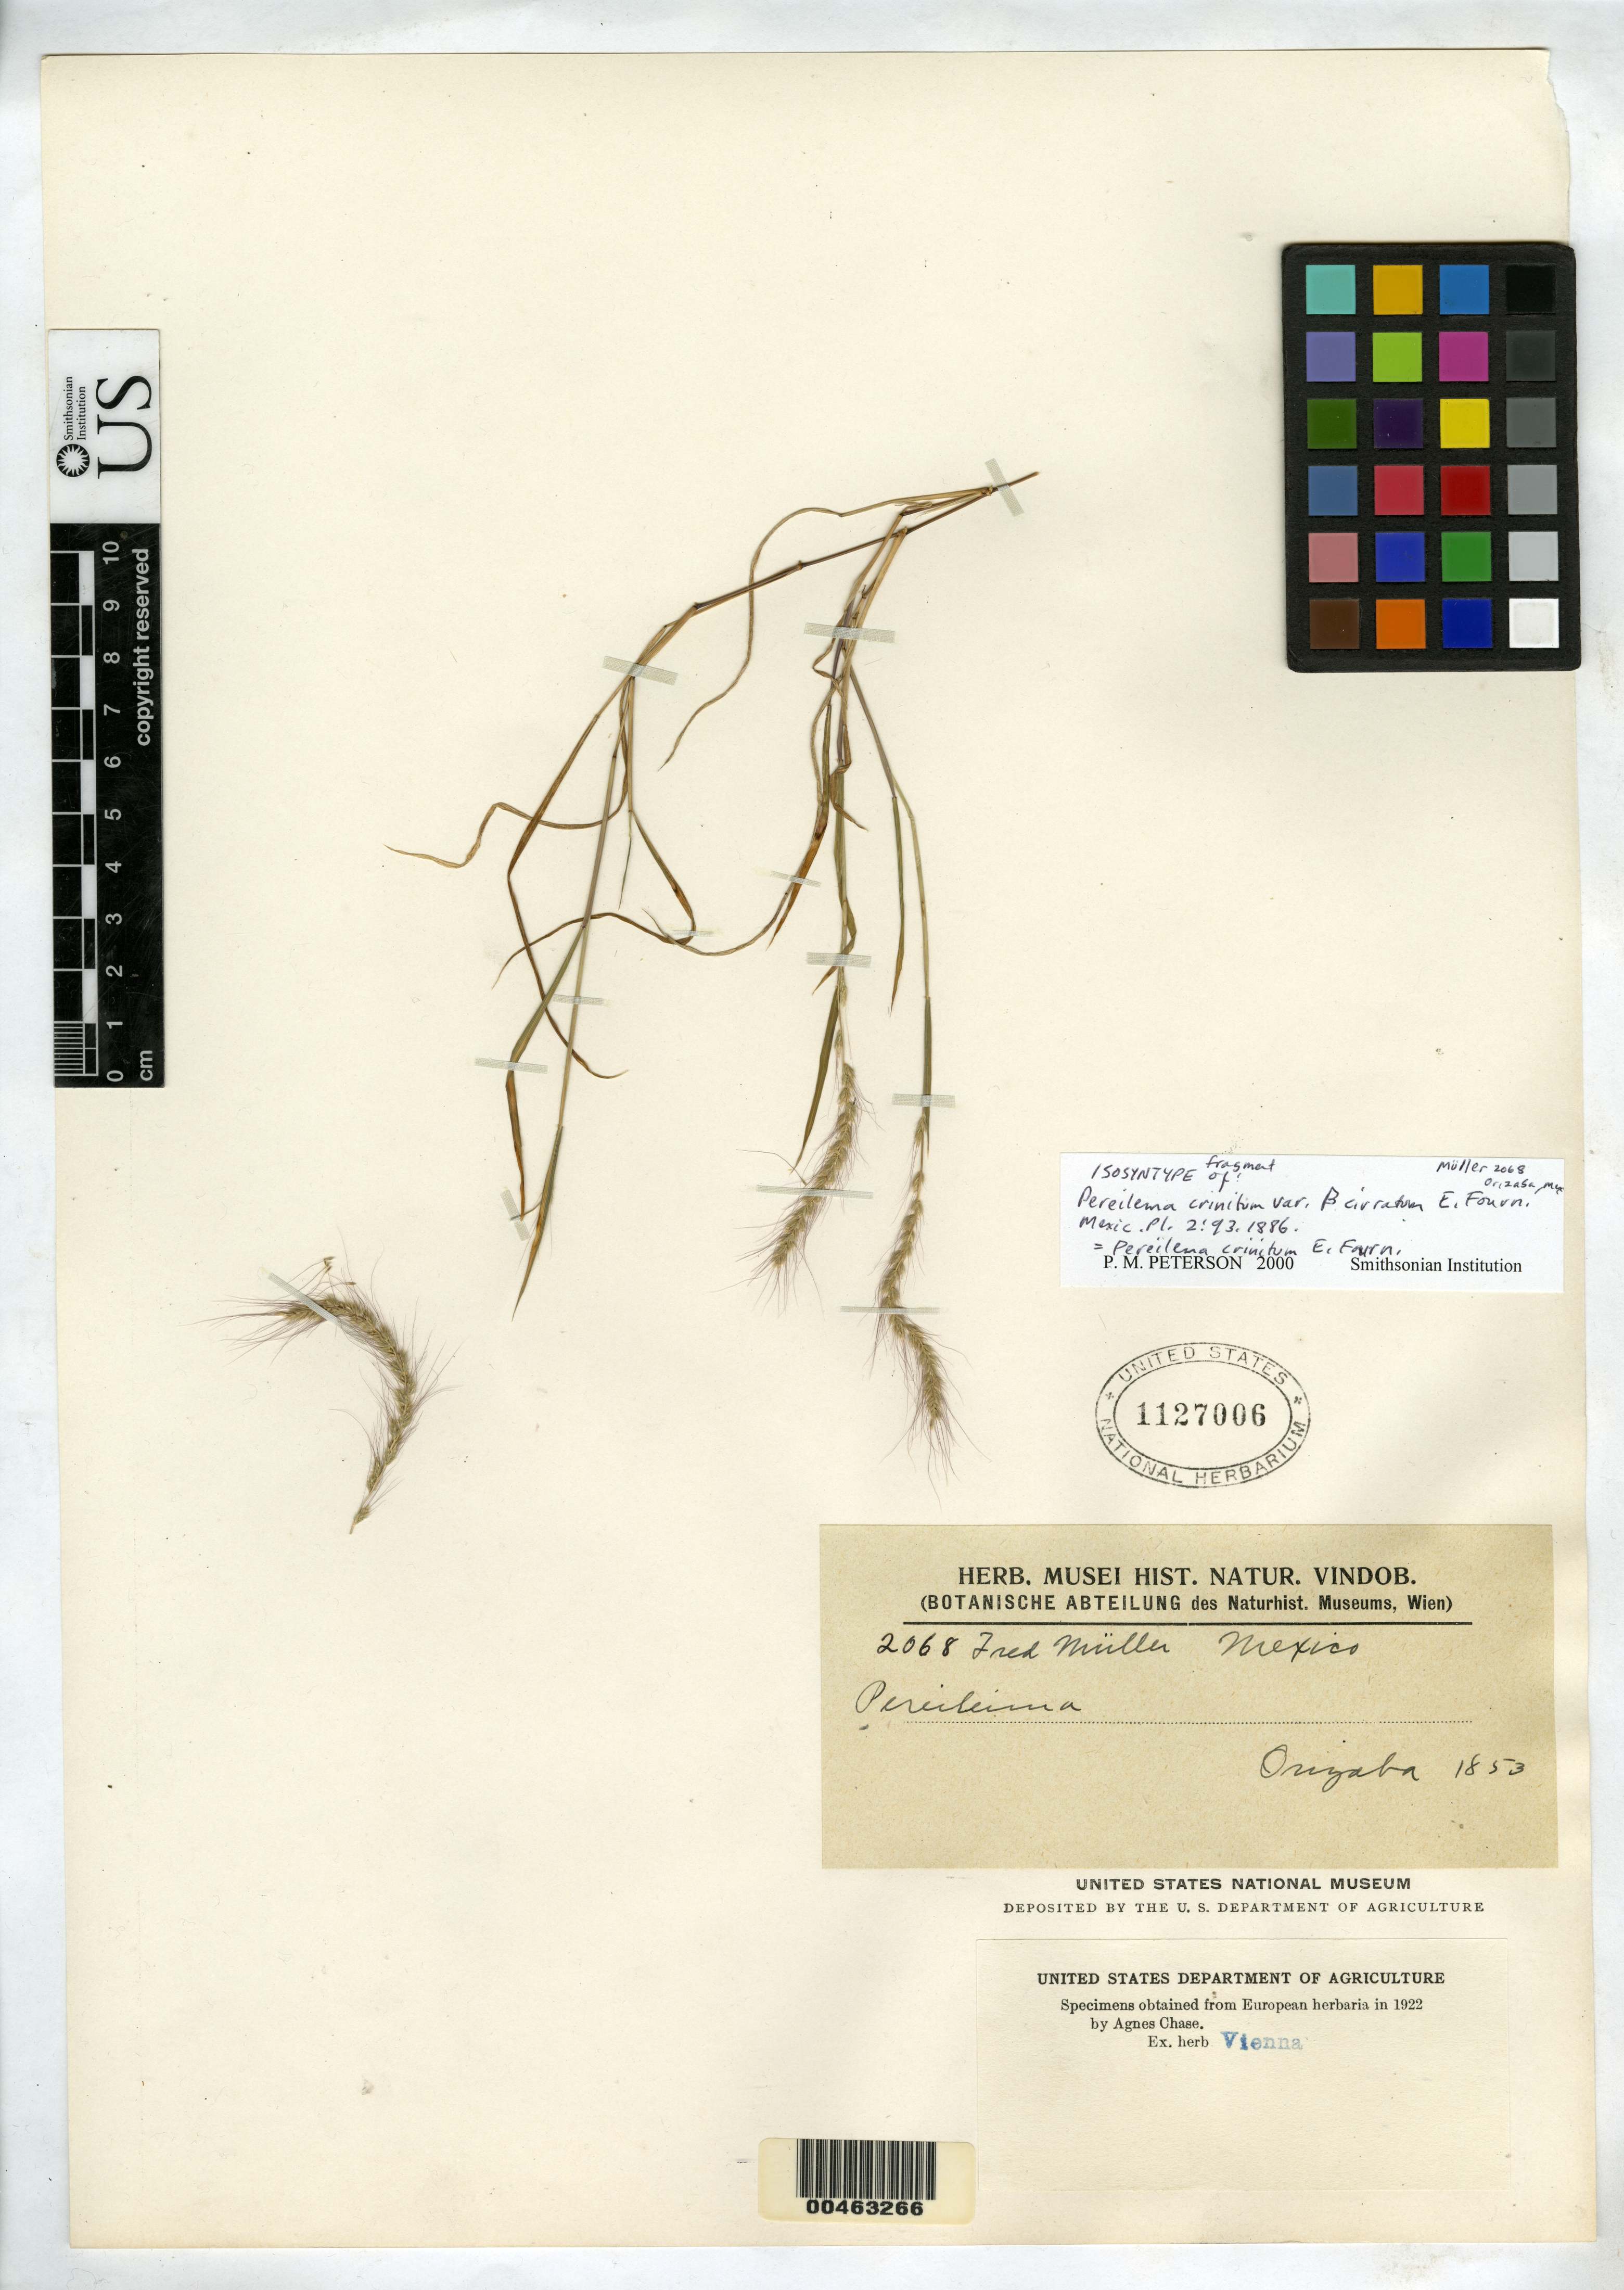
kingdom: Plantae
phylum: Tracheophyta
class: Liliopsida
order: Poales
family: Poaceae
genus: Pereilema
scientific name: Pereilema crinitum var. cirratum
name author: E. Fourn.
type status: Type Fragment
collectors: F. Mueller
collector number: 2068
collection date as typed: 1853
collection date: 1853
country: Mexico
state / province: Veracruz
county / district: Orizaba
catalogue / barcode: US 1127006